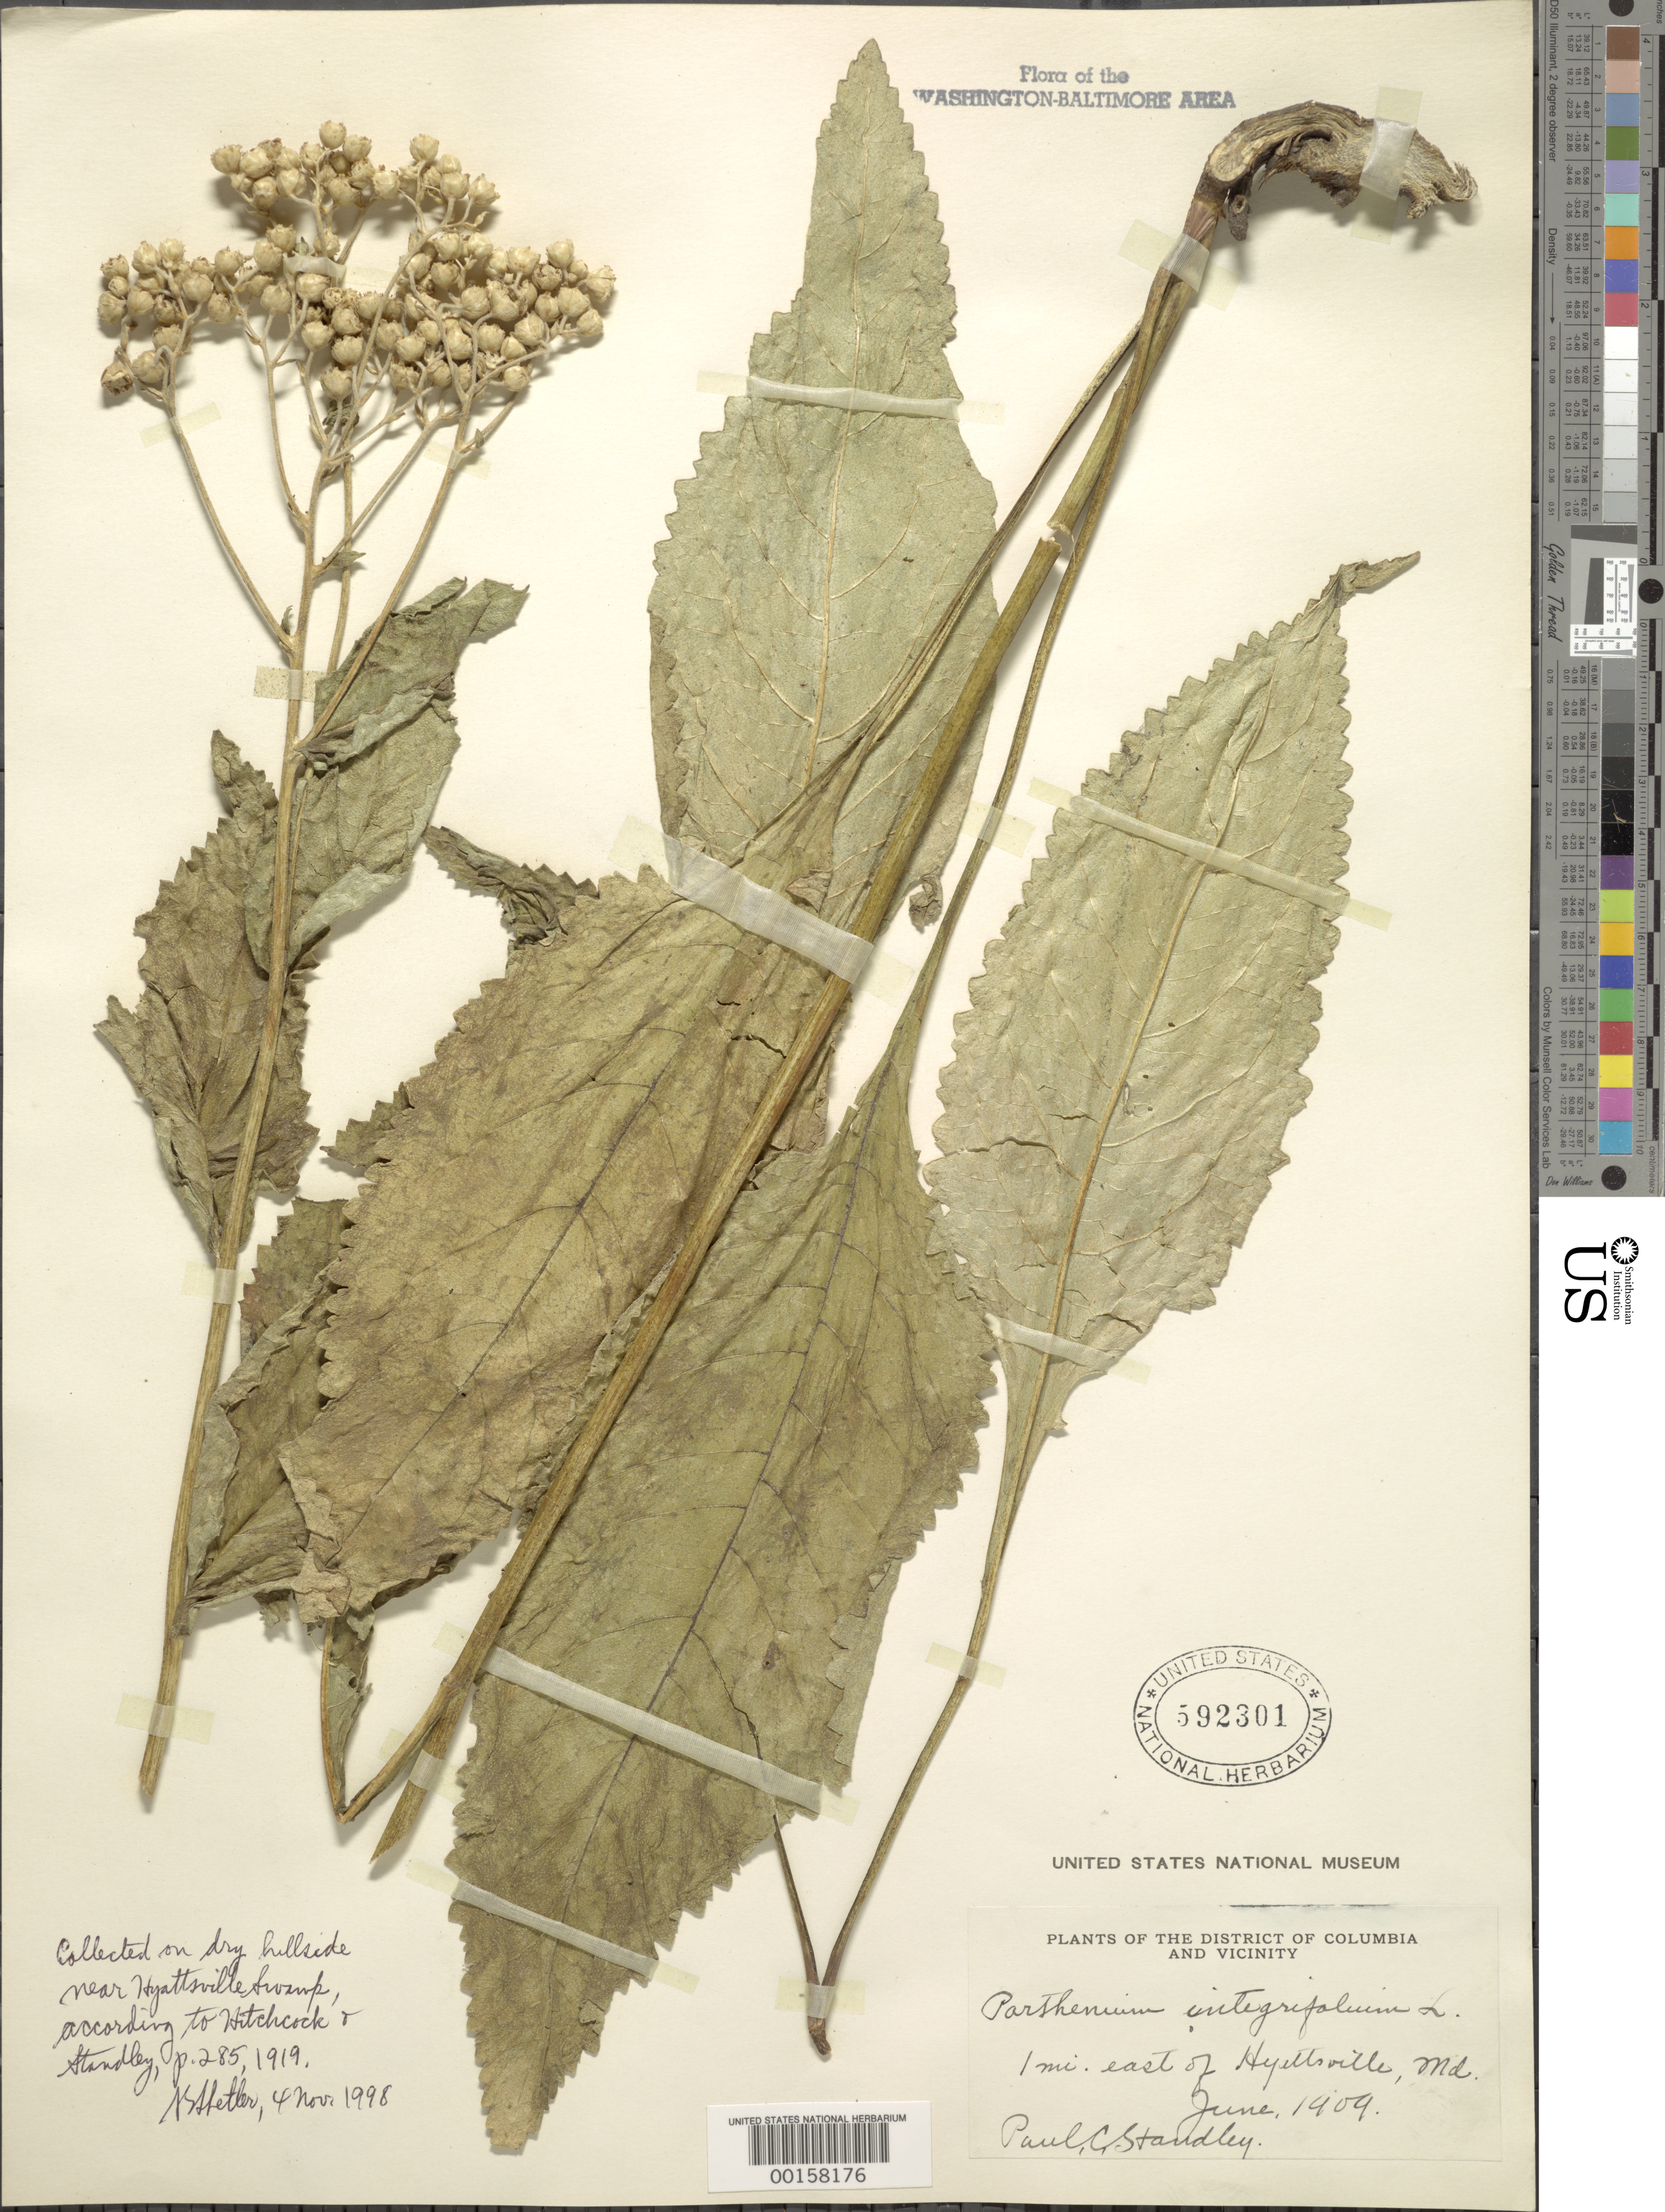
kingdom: Plantae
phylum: Tracheophyta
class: Magnoliopsida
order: Asterales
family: Asteraceae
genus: Parthenium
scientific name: Parthenium integrifolium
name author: L.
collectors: P. C. Standley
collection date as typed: Jun 1909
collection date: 1909-06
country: United States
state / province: Maryland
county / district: Prince George's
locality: East of Hyattsville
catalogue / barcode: US 592301